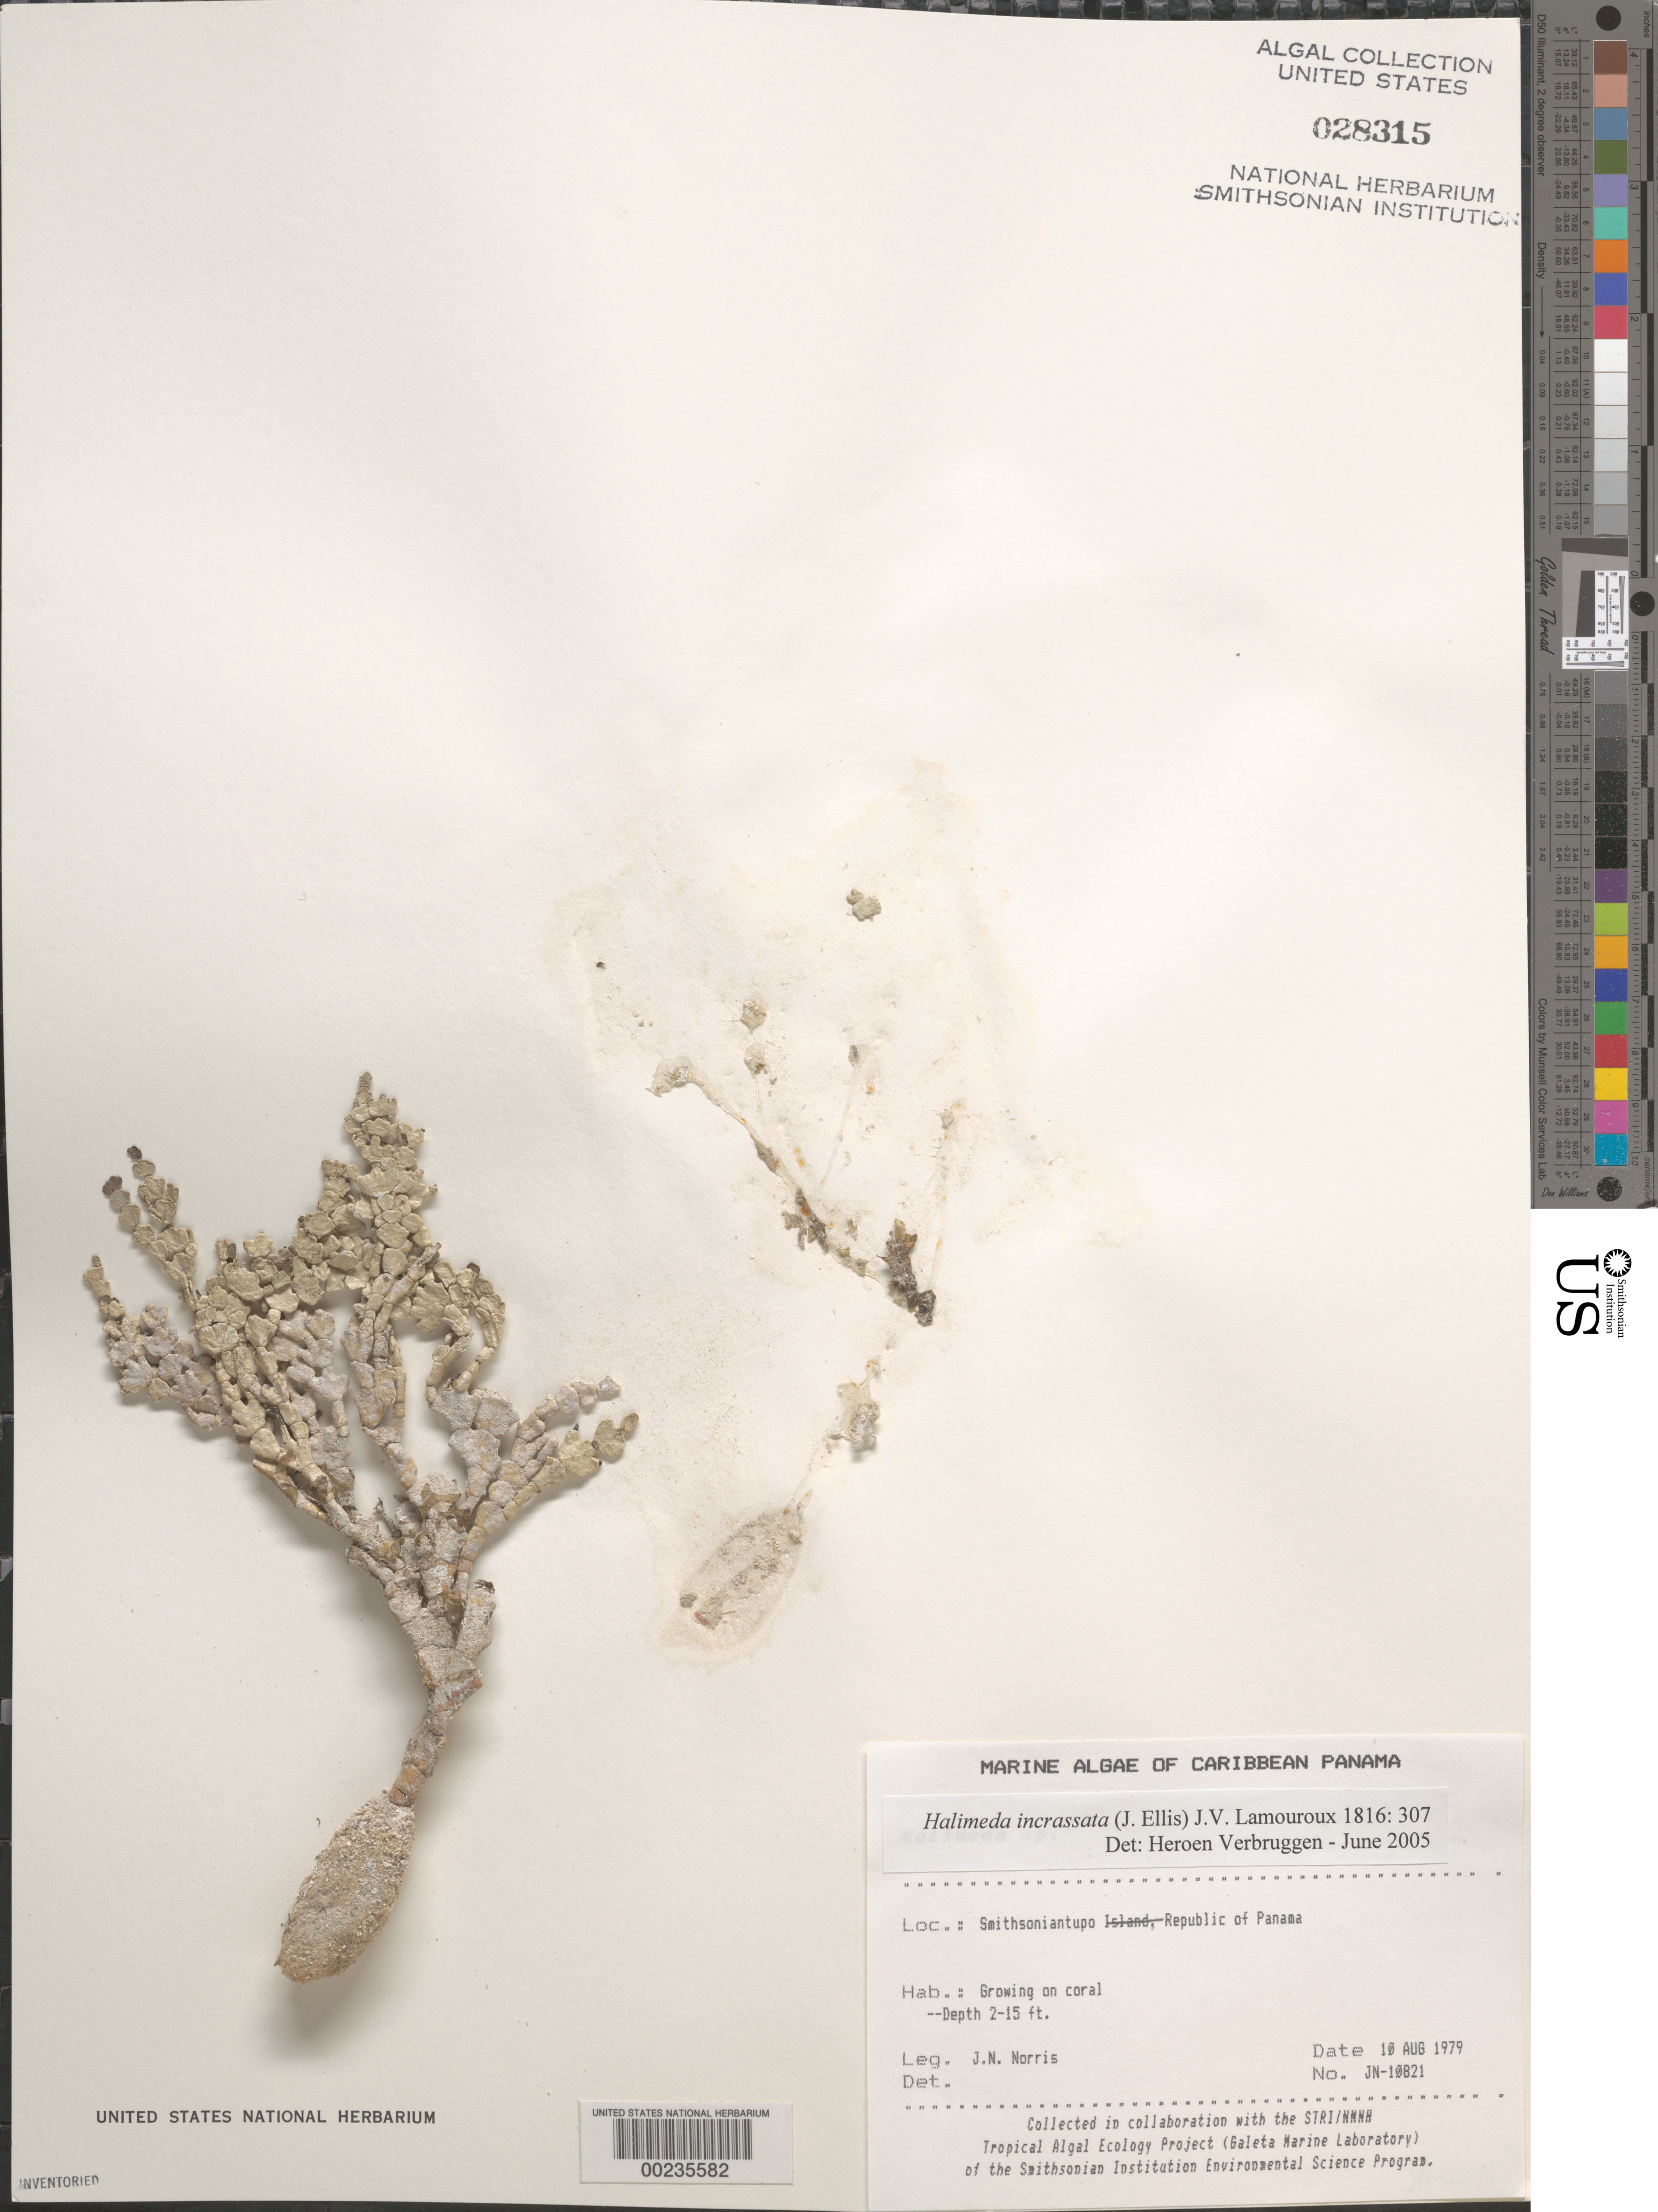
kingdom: Plantae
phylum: Chlorophyta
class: Ulvophyceae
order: Bryopsidales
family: Halimedaceae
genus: Halimeda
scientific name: Halimeda incrassata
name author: (J. Ellis) J.V.Lamouroux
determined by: Verbruggen, H.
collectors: J. N. Norris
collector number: JN-10821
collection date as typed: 10 Aug 1979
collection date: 1979-08-10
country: Panama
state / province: Kuna Yala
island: Smithsoniantupo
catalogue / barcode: US 28315